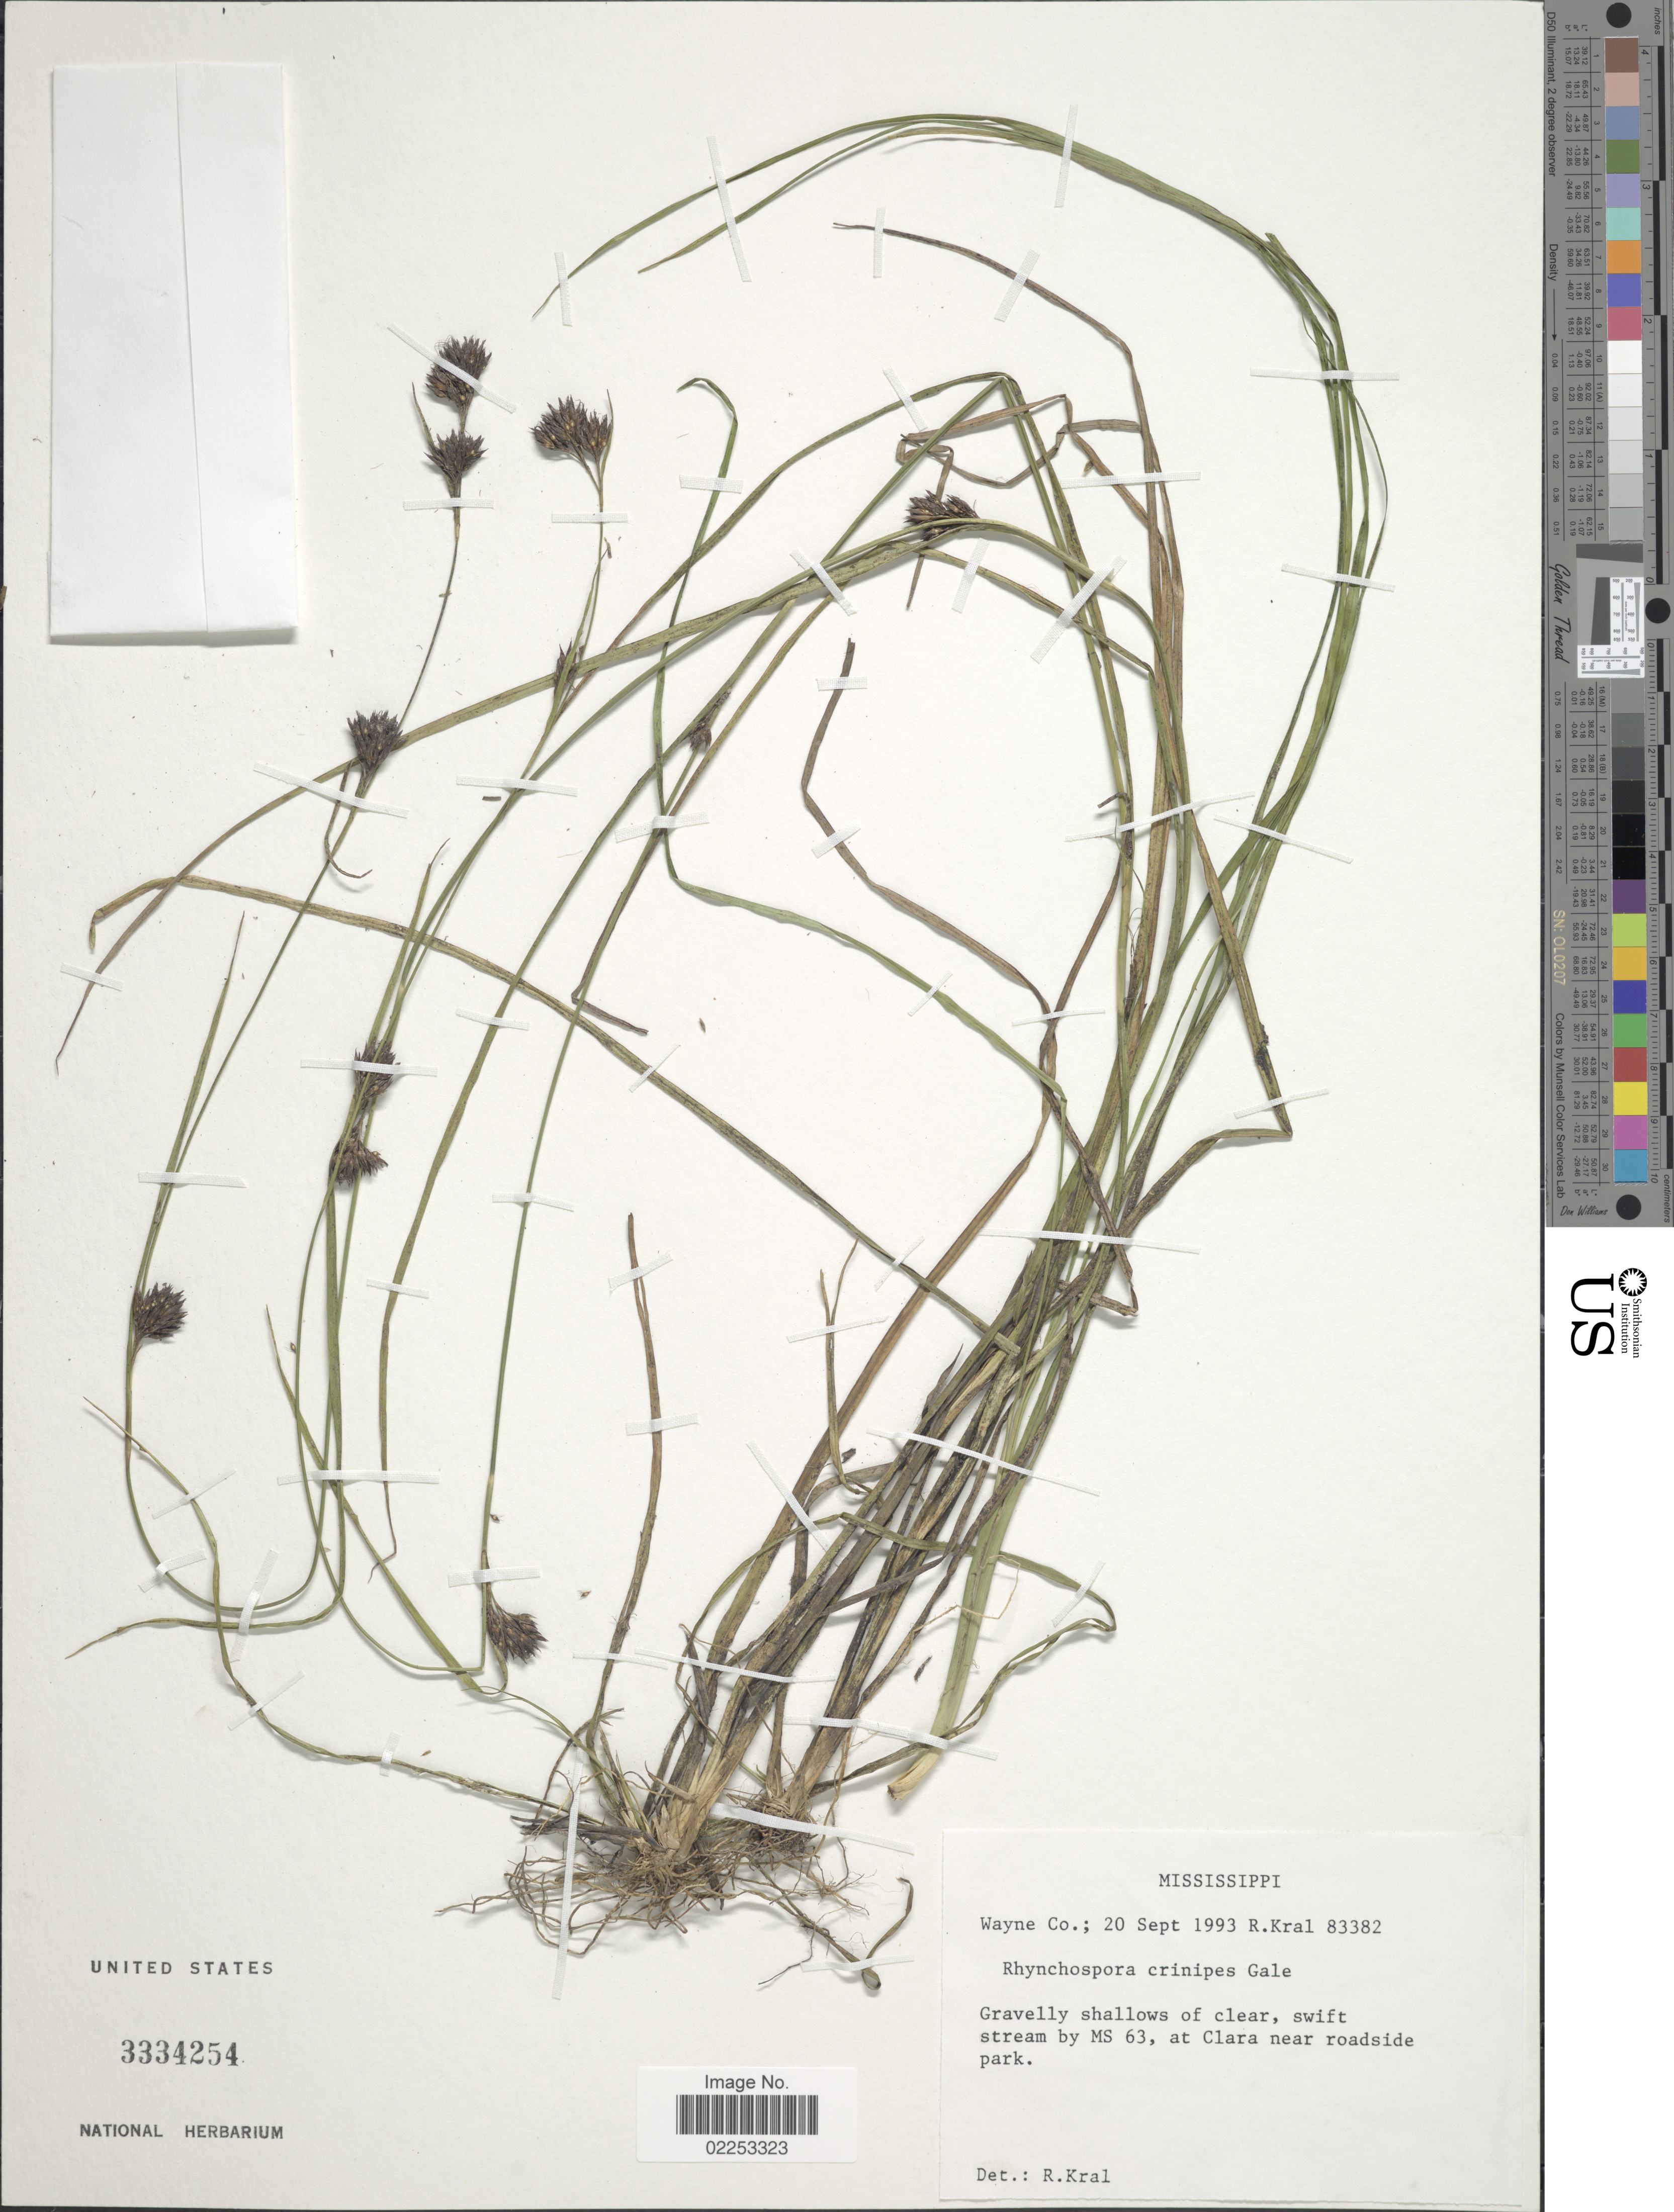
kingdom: Plantae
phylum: Tracheophyta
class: Liliopsida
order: Poales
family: Cyperaceae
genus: Rhynchospora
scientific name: Rhynchospora crinipes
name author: Gale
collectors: R. Kral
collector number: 83382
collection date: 1993-09-20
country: United States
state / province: Mississippi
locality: Wayne Co; Gravelly shallows of clear, swift stream by MS 63, at Clara near roadside park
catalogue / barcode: US 3334254